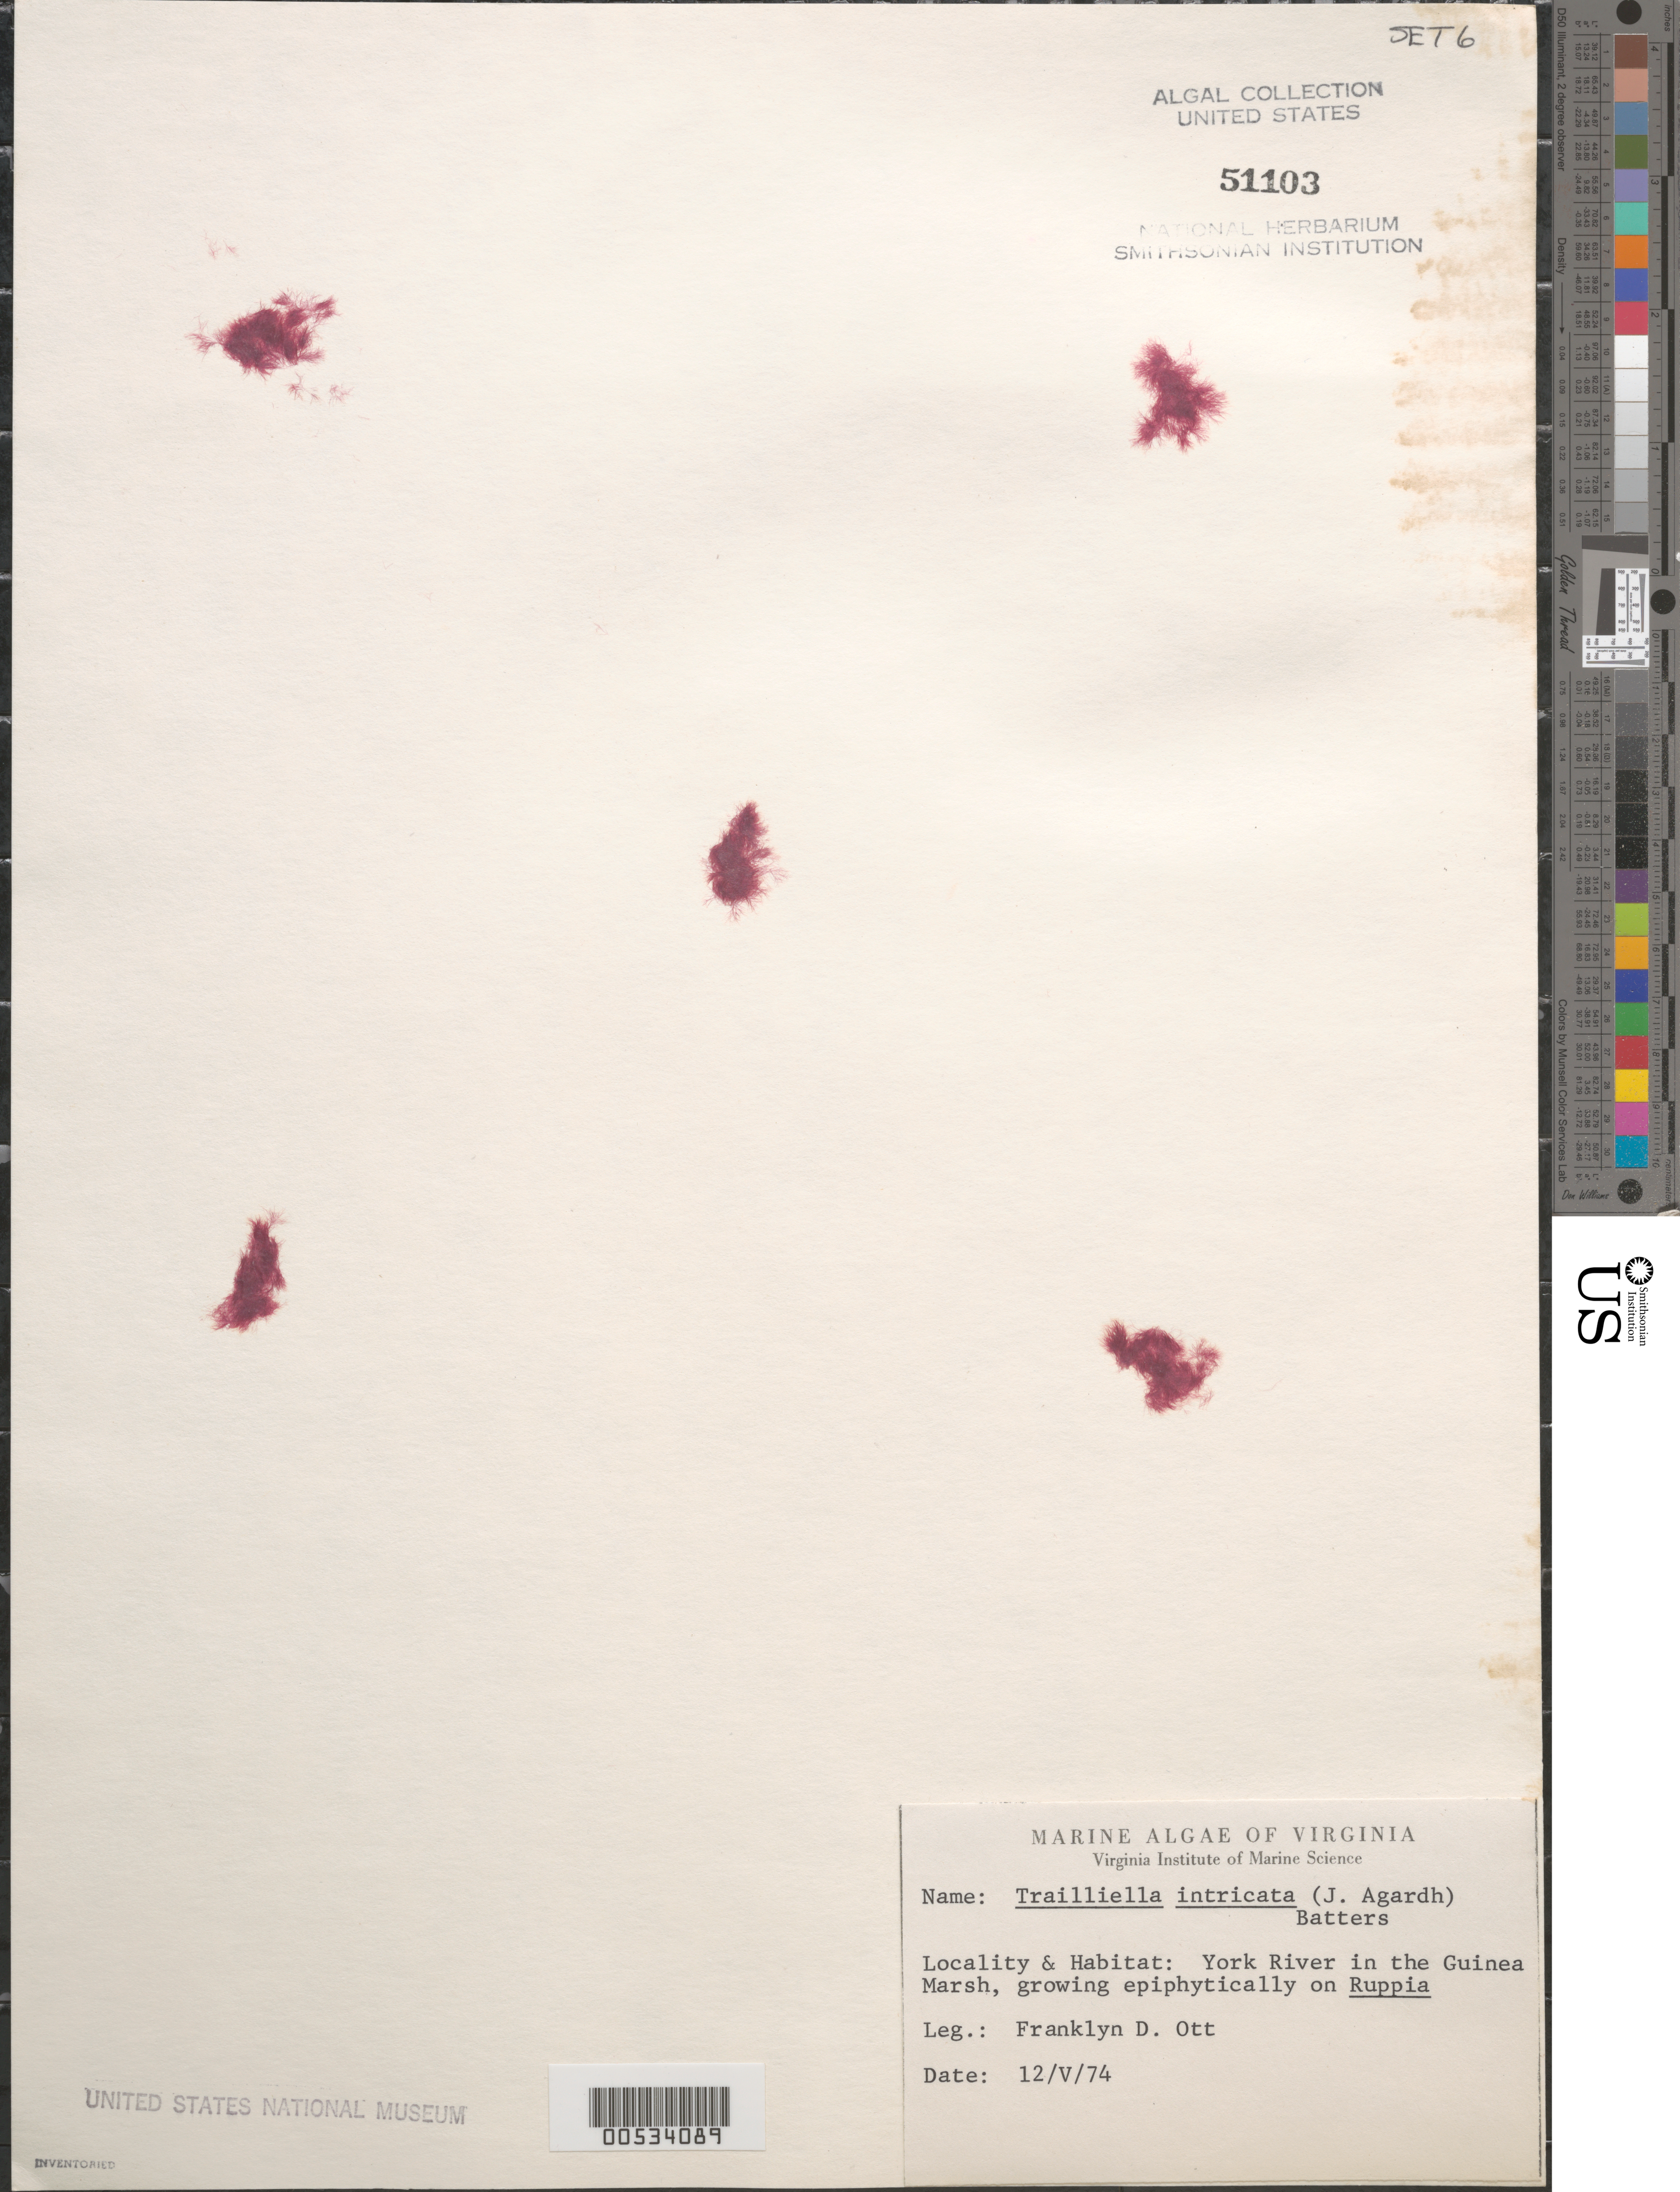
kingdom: Plantae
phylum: Rhodophyta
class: Florideophyceae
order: Bonnemaisoniales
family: Bonnemaisoniaceae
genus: Bonnemaisonia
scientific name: Bonnemaisonia hamifera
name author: P. Hariot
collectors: F. Ott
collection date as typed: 12 May 1974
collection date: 1974-05-12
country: United States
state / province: Virginia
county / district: Gloucester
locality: Guinea Marsh, York River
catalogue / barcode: US 51103